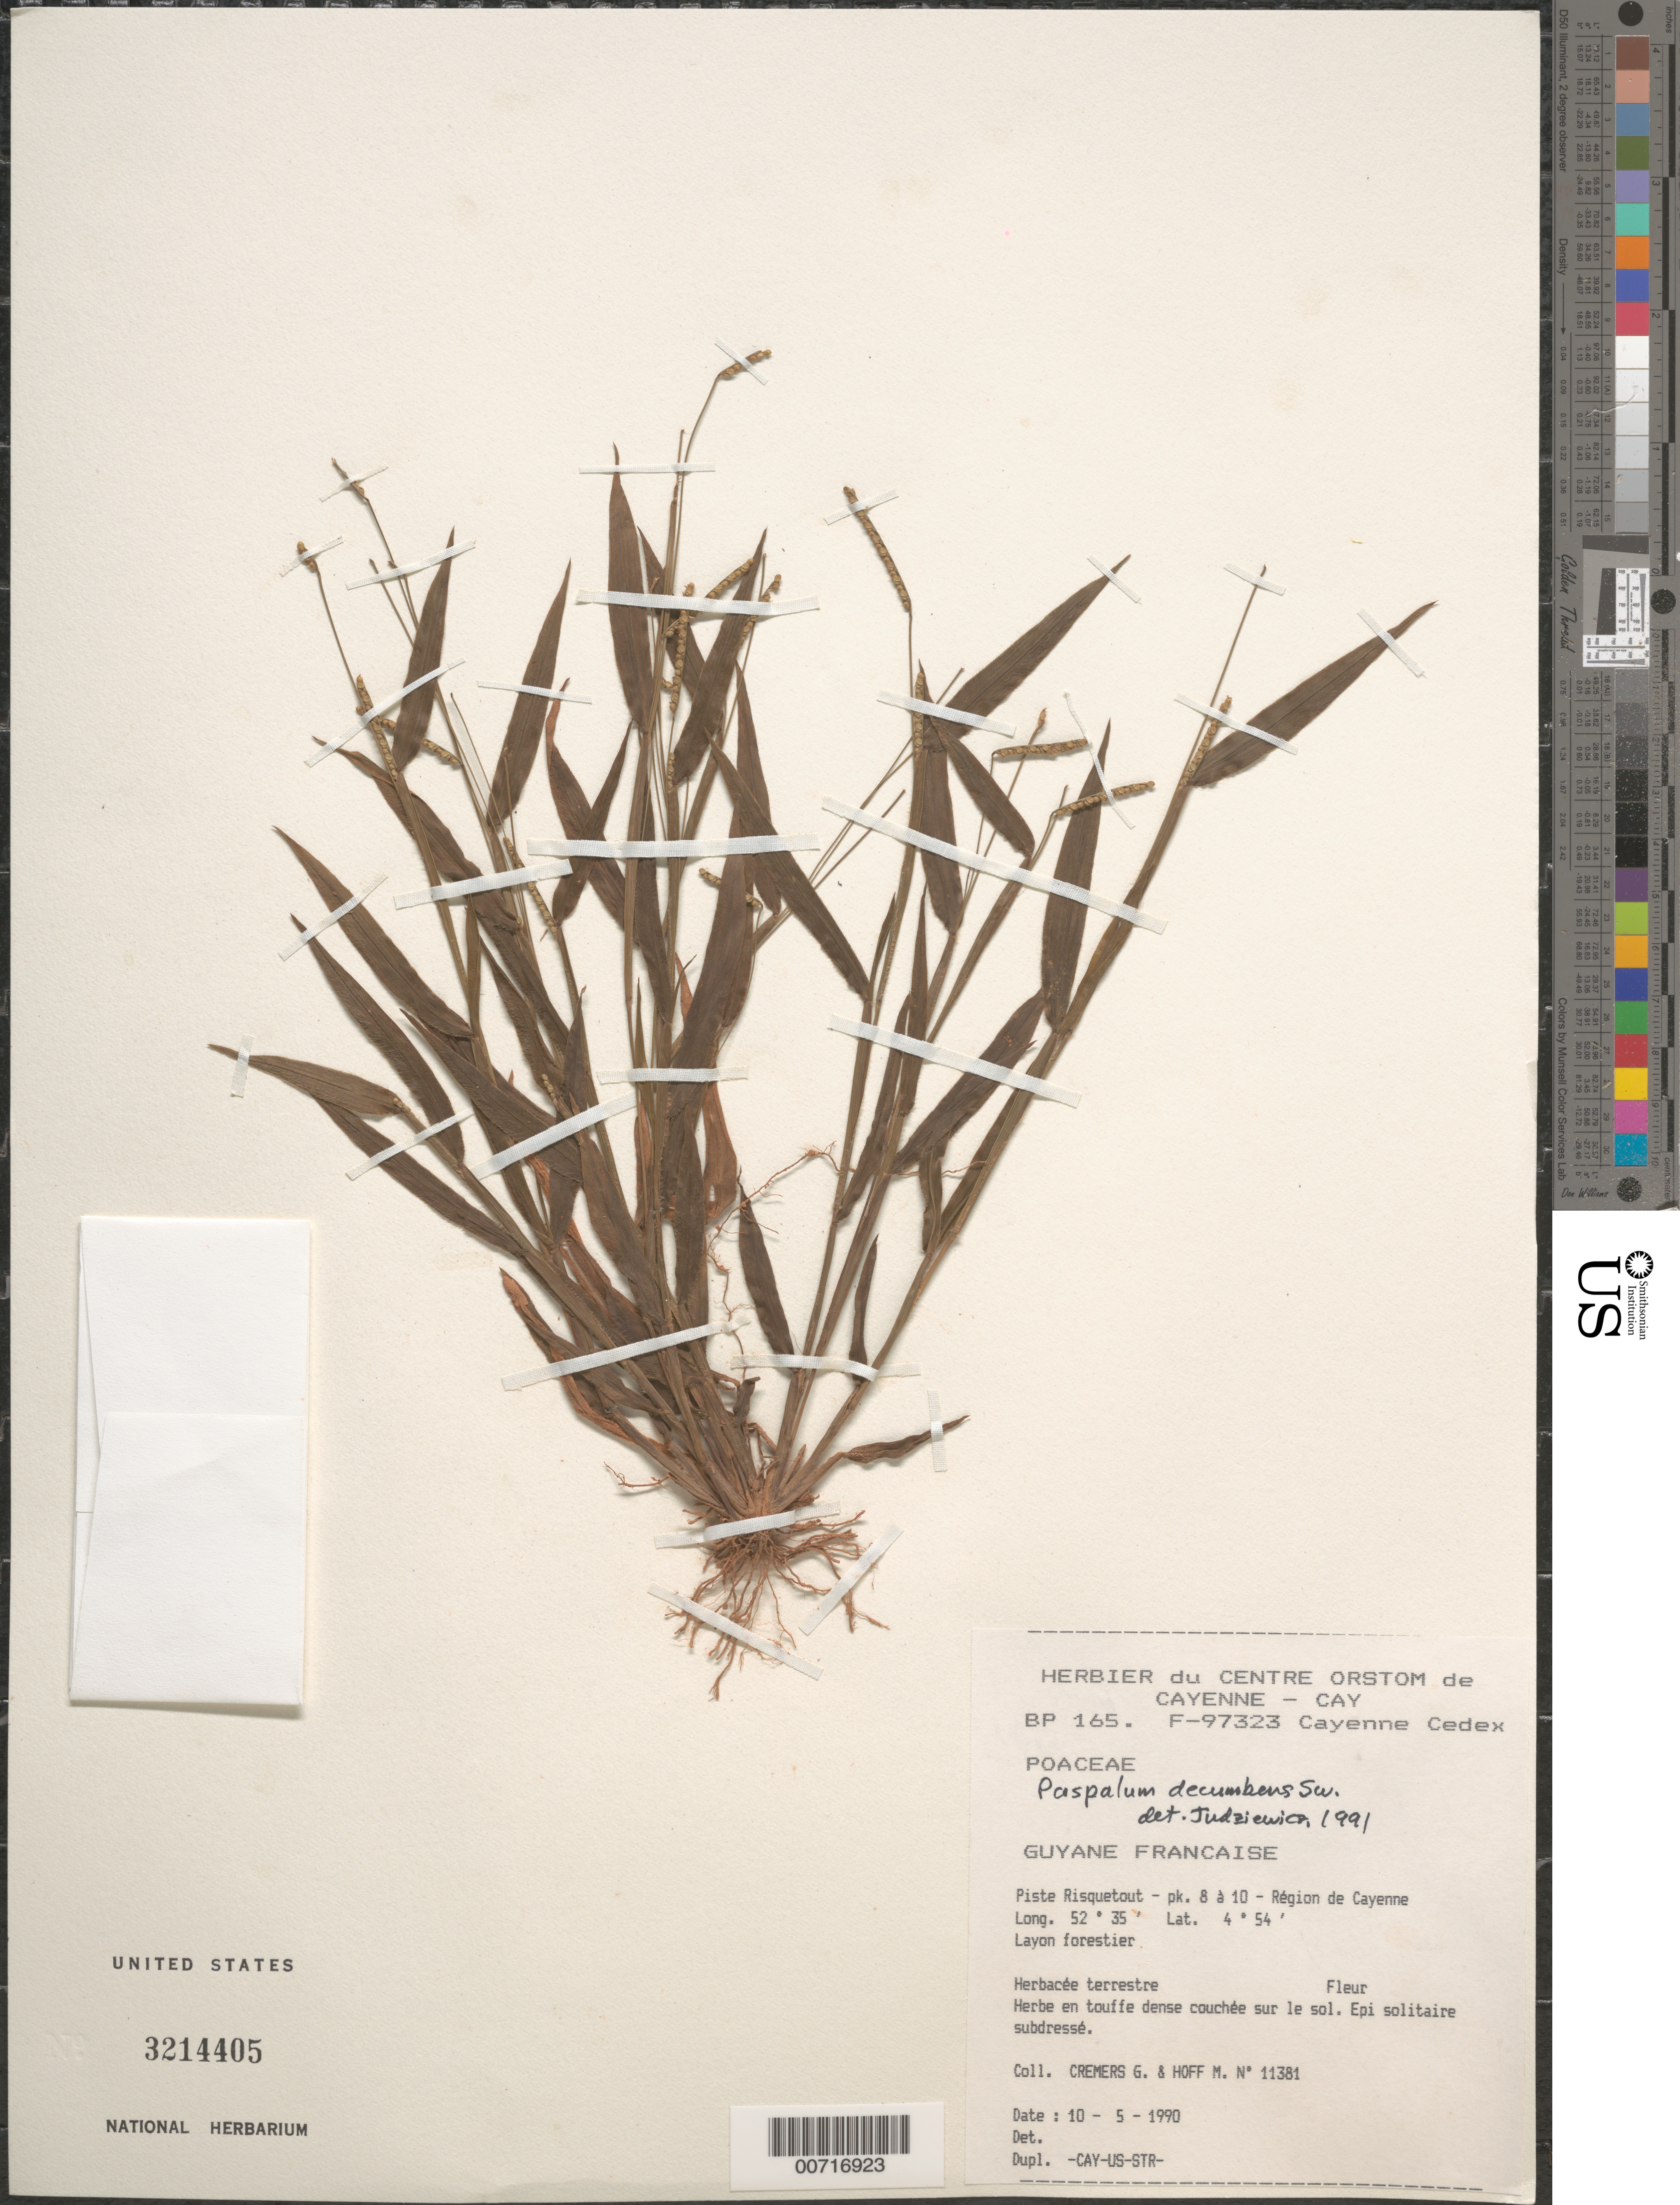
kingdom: Plantae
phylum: Tracheophyta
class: Liliopsida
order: Poales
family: Poaceae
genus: Paspalum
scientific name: Paspalum decumbens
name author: Sw.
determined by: Judziewicz, E. J.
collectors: G. Cremers & M. Hoff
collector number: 11381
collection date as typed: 10-May-90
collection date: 1990-05-10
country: French Guiana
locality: Piste Risquetout - pk. 8 a 10 - région de Cayenne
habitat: Forest trail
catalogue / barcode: US 3214405